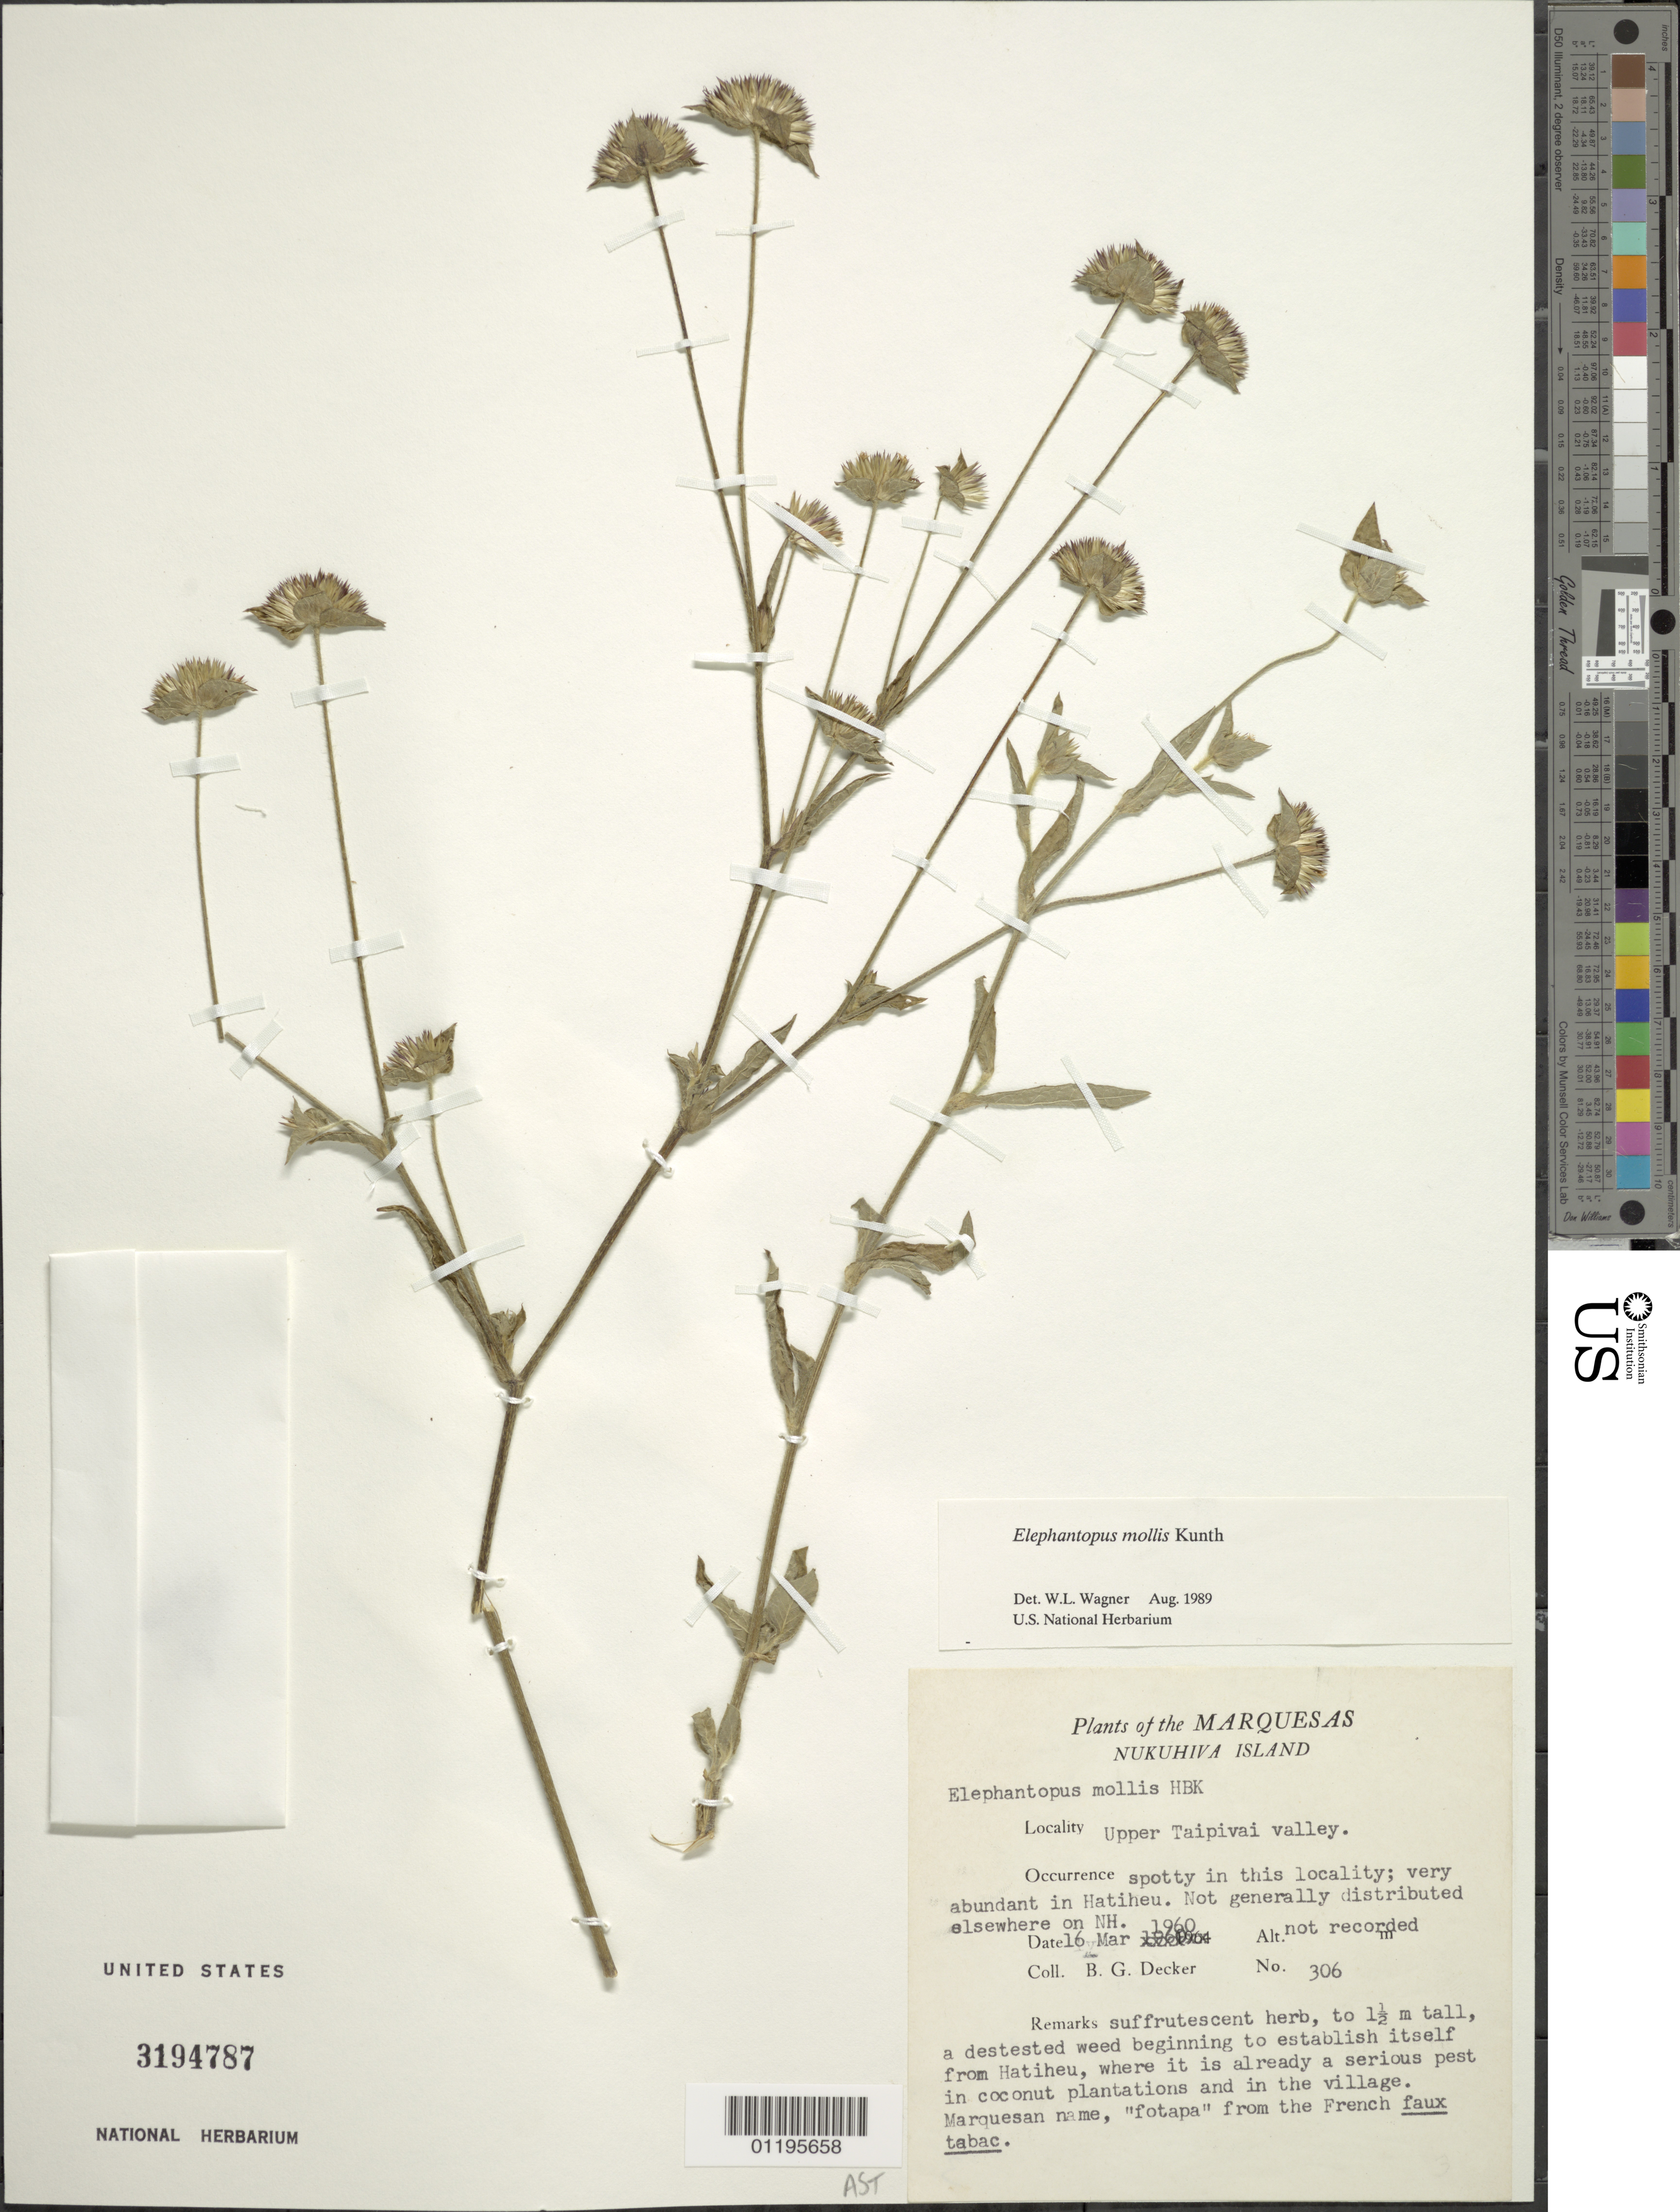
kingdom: Plantae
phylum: Tracheophyta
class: Magnoliopsida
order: Asterales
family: Asteraceae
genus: Elephantopus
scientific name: Elephantopus mollis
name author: Kunth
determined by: Wagner, W. L., (BOT), Smithsonian Institution - National Museum of Natural History (UNITED STATES)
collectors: B. G. Decker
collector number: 306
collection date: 1960-03-16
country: French Polynesia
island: Nuku Hiva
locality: Upper Taipivai Valley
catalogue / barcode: US 3194787